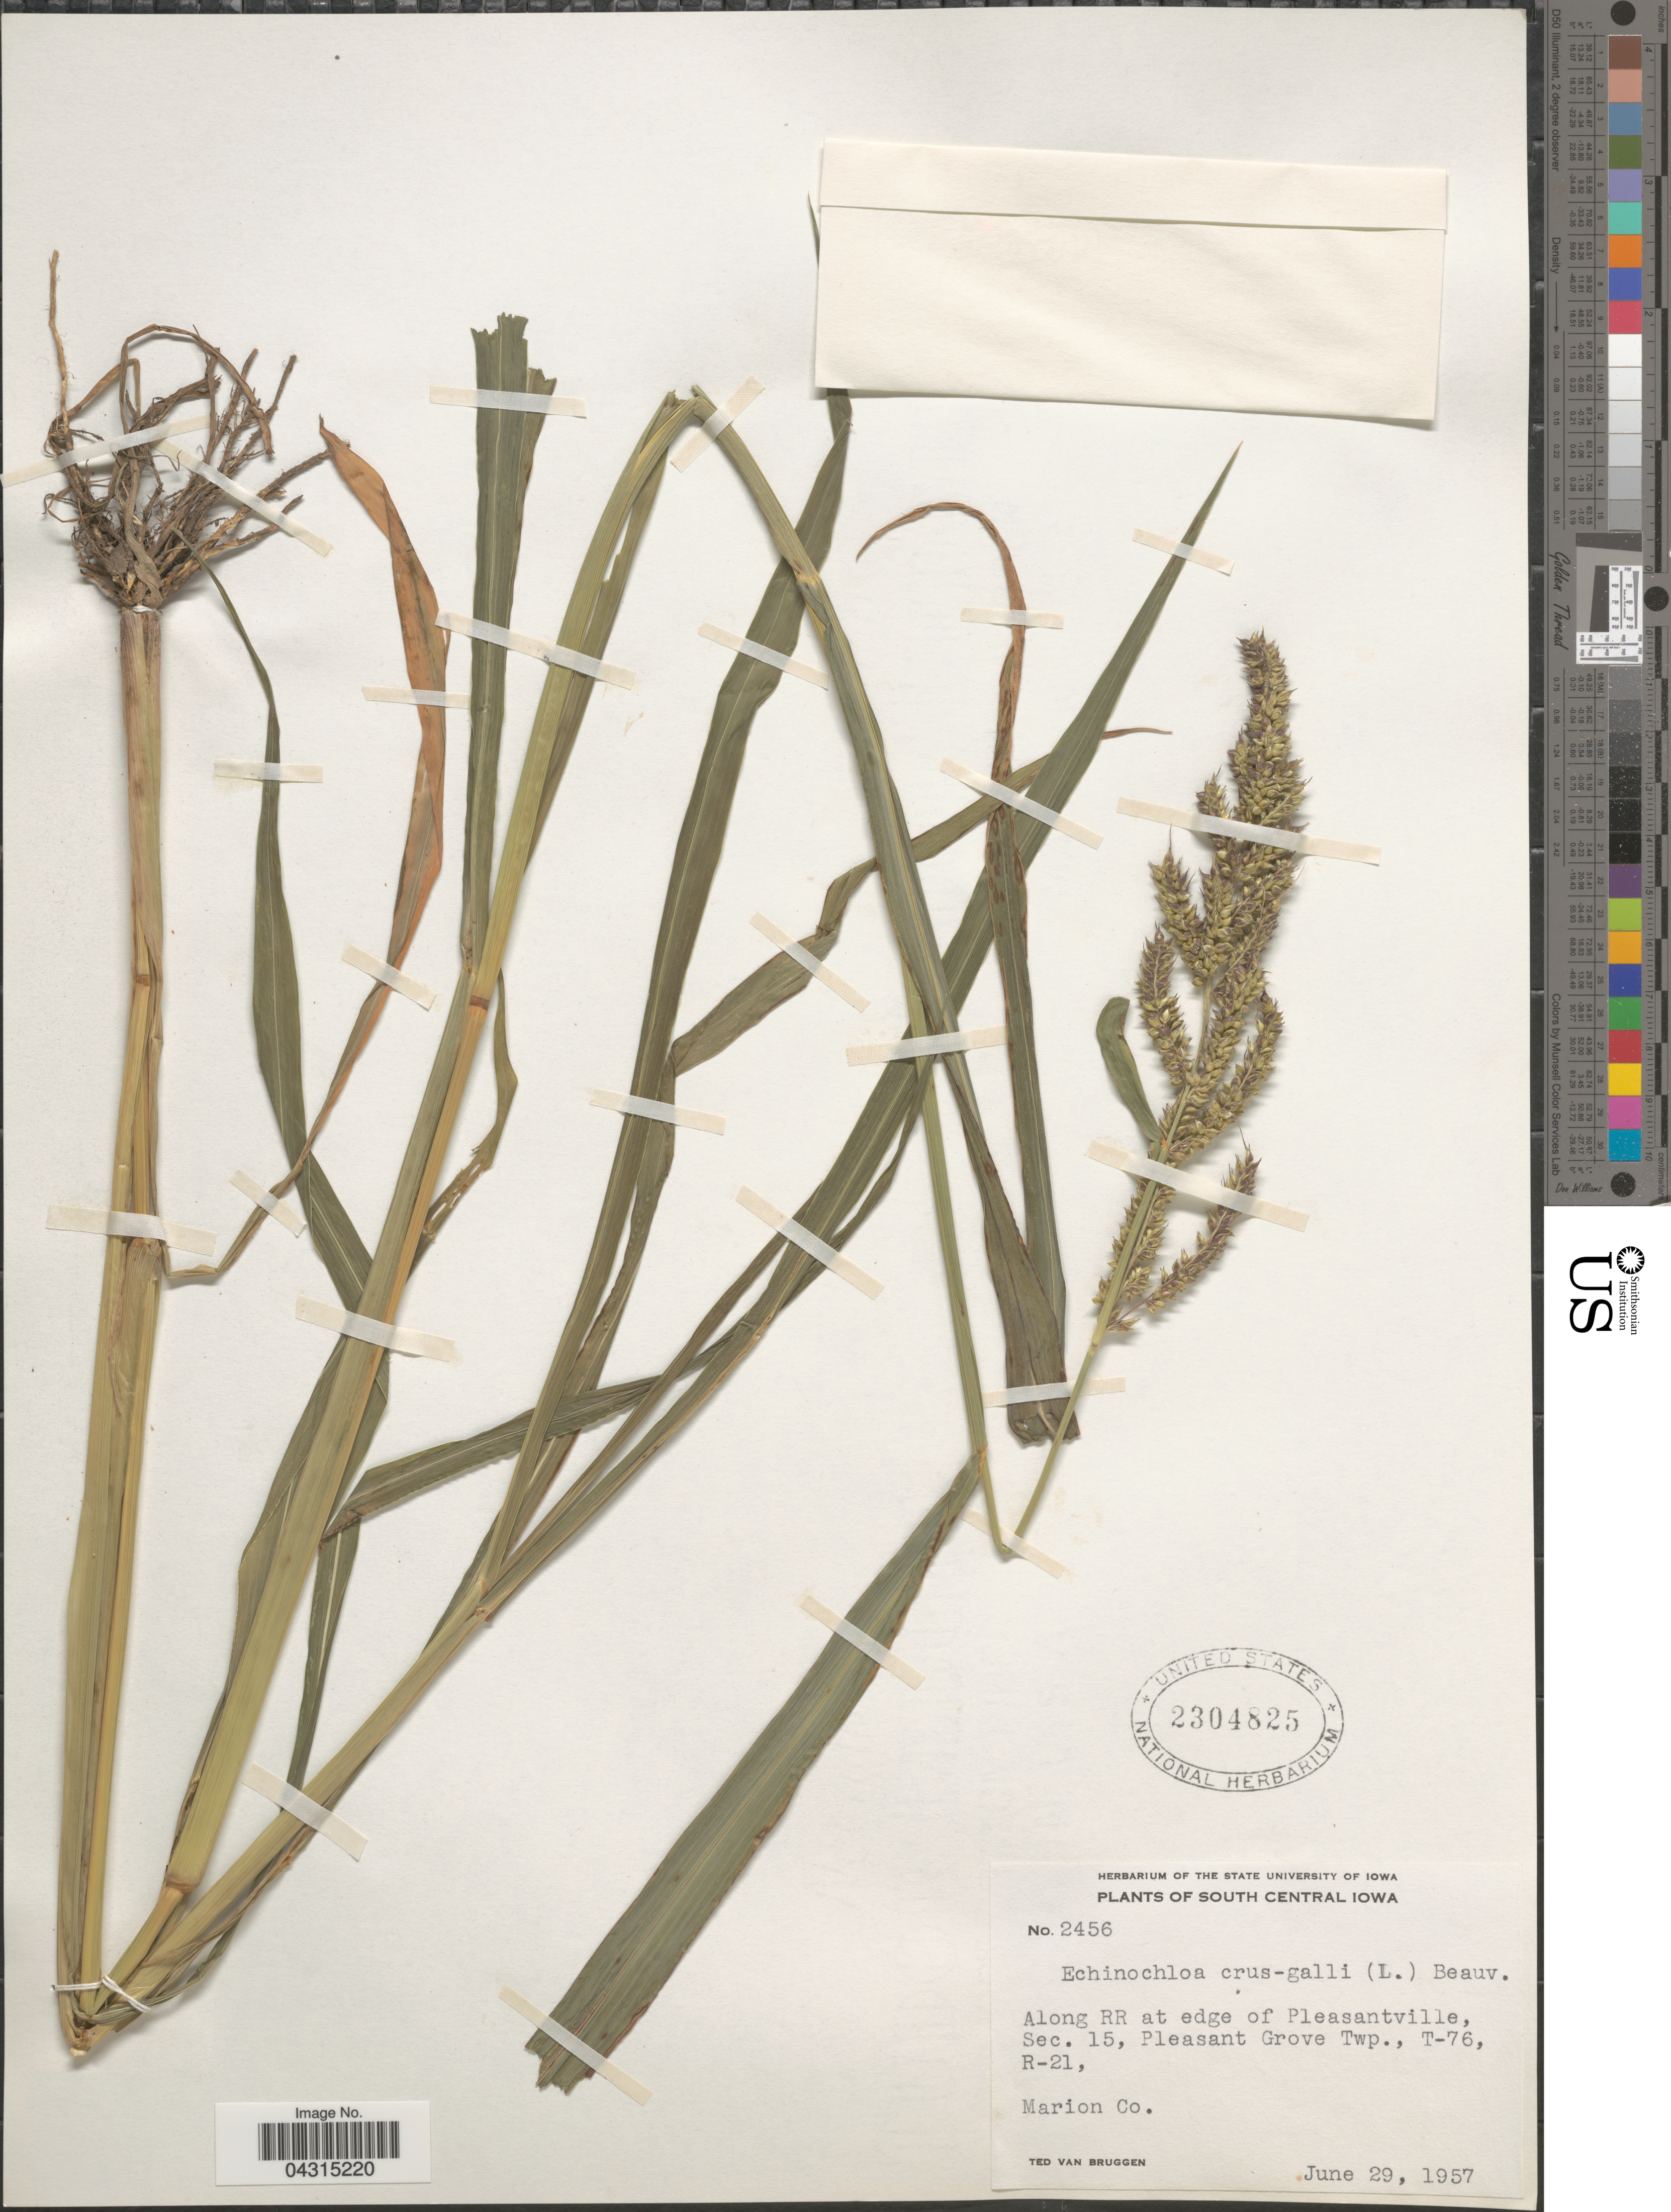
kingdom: Plantae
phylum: Tracheophyta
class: Liliopsida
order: Poales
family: Poaceae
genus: Echinochloa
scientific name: Echinochloa crus-galli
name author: (L.) P. Beauv.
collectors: T. van Bruggen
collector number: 2456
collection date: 1957-06-29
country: United States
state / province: Iowa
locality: South Central Iowa. Along RR at edge of Pleasantville, Sec. 15, Pleasant Grove Twp., T-76, R-21, Marion Co.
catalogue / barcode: US 2304825